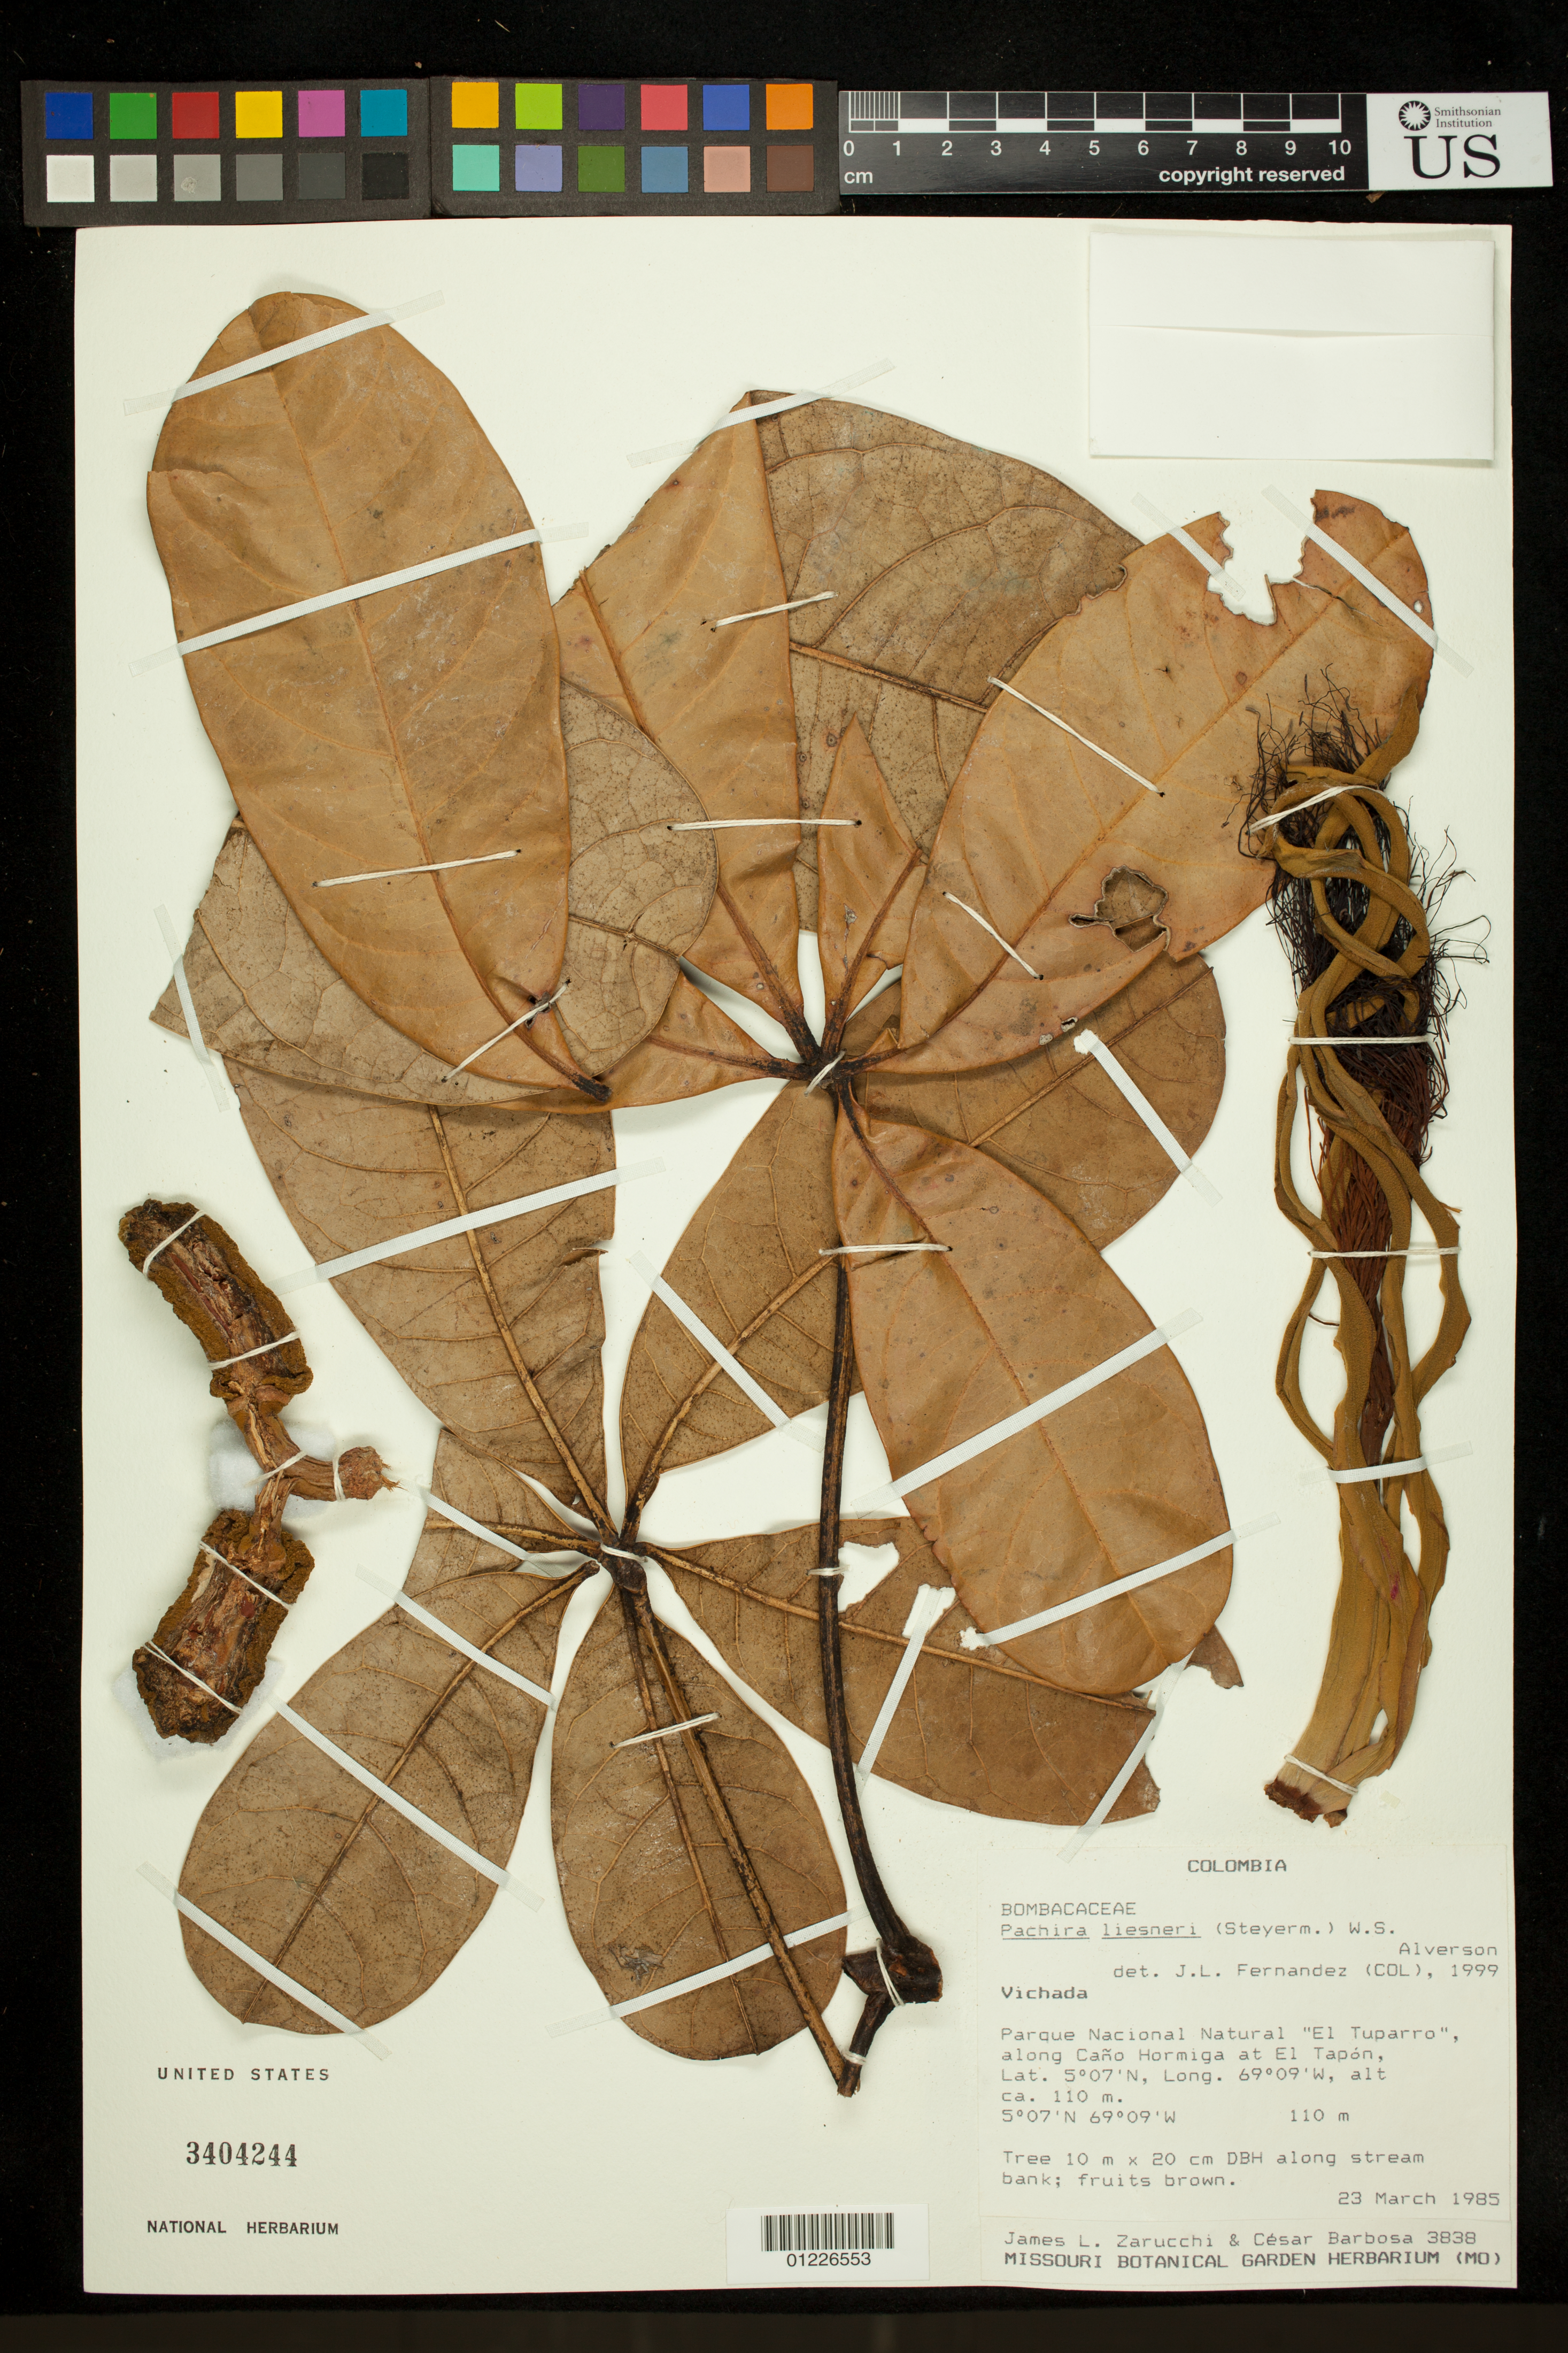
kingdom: Plantae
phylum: Tracheophyta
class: Magnoliopsida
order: Malvales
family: Malvaceae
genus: Pachira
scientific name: Pachira liesneri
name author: (Steyerm.) W.S. Alverson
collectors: J. L. Zarucchi & C. E. Barbosa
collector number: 3838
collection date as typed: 3/23/1985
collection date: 1985-03-23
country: Colombia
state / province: Vichada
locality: Vichada. Parque Nacional Natural "El Tuparro", along Caño Hormiga at El Tapón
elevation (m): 110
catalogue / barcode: US 3404244